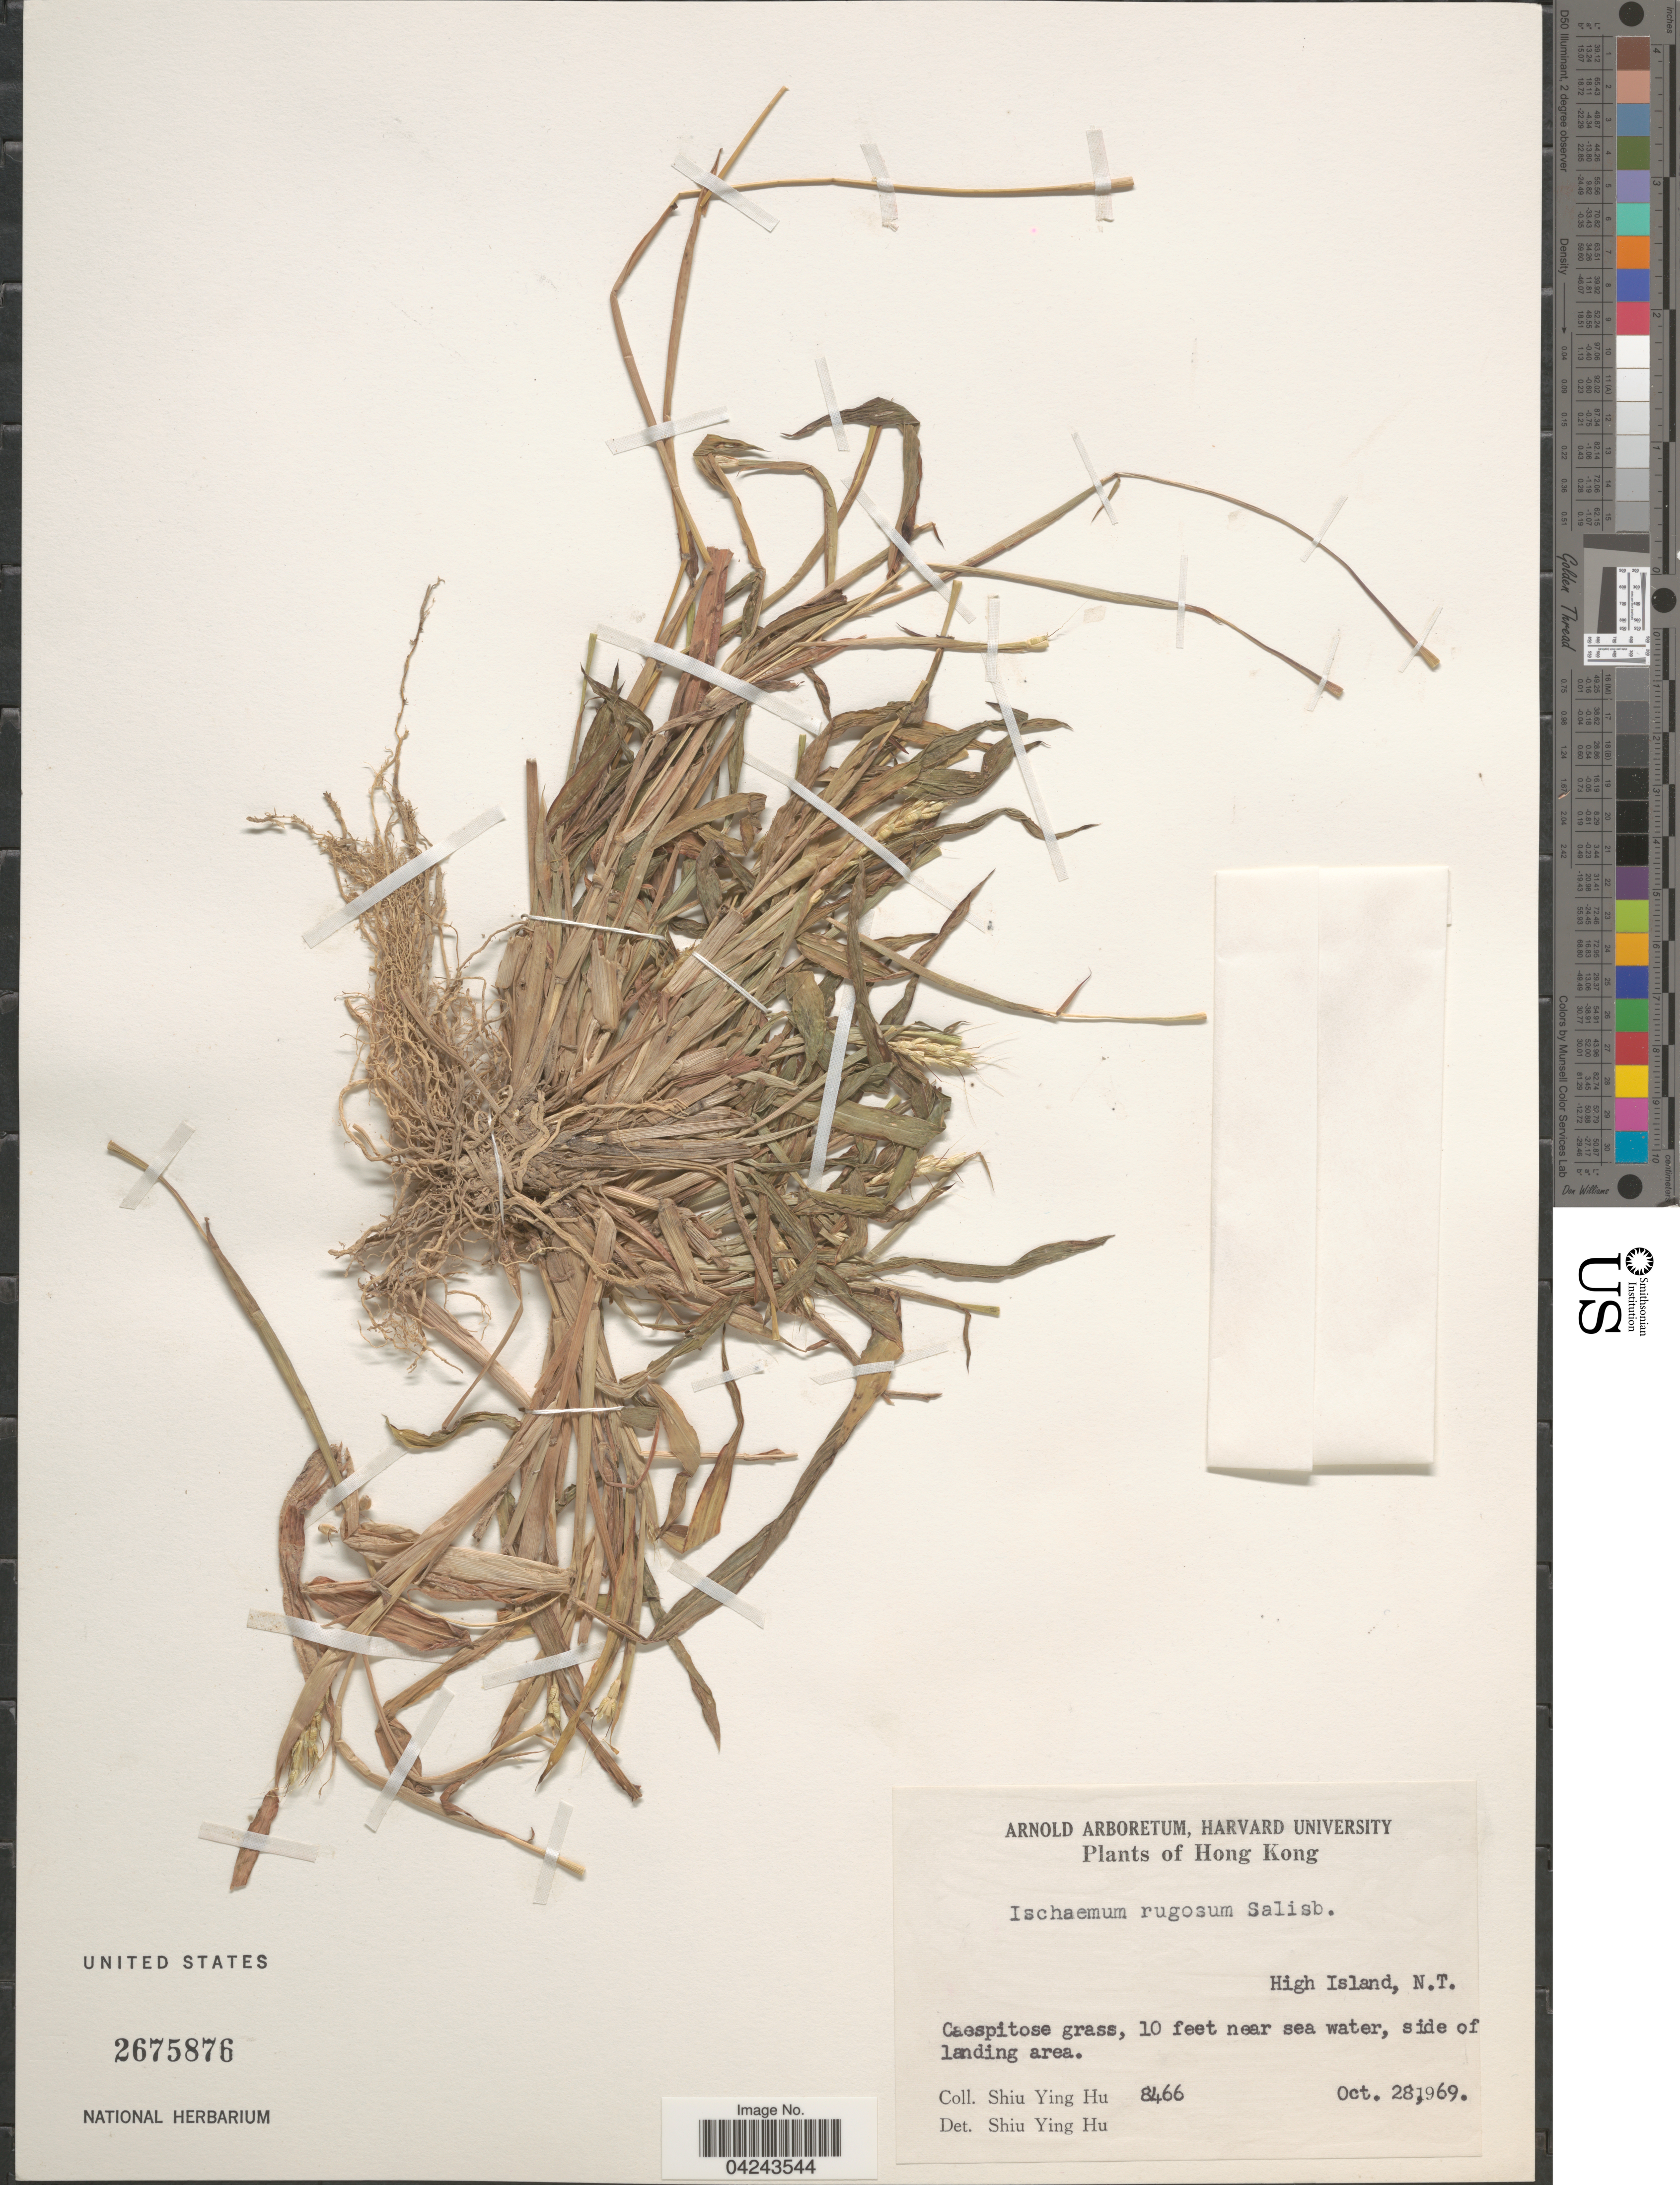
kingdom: Plantae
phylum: Tracheophyta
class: Liliopsida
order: Poales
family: Poaceae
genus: Ischaemum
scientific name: Ischaemum rugosum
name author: Salisb.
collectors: S. Y. Hu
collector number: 8466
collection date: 1969-10-28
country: China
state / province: Hong Kong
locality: High Island, N.T.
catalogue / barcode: US 2675876